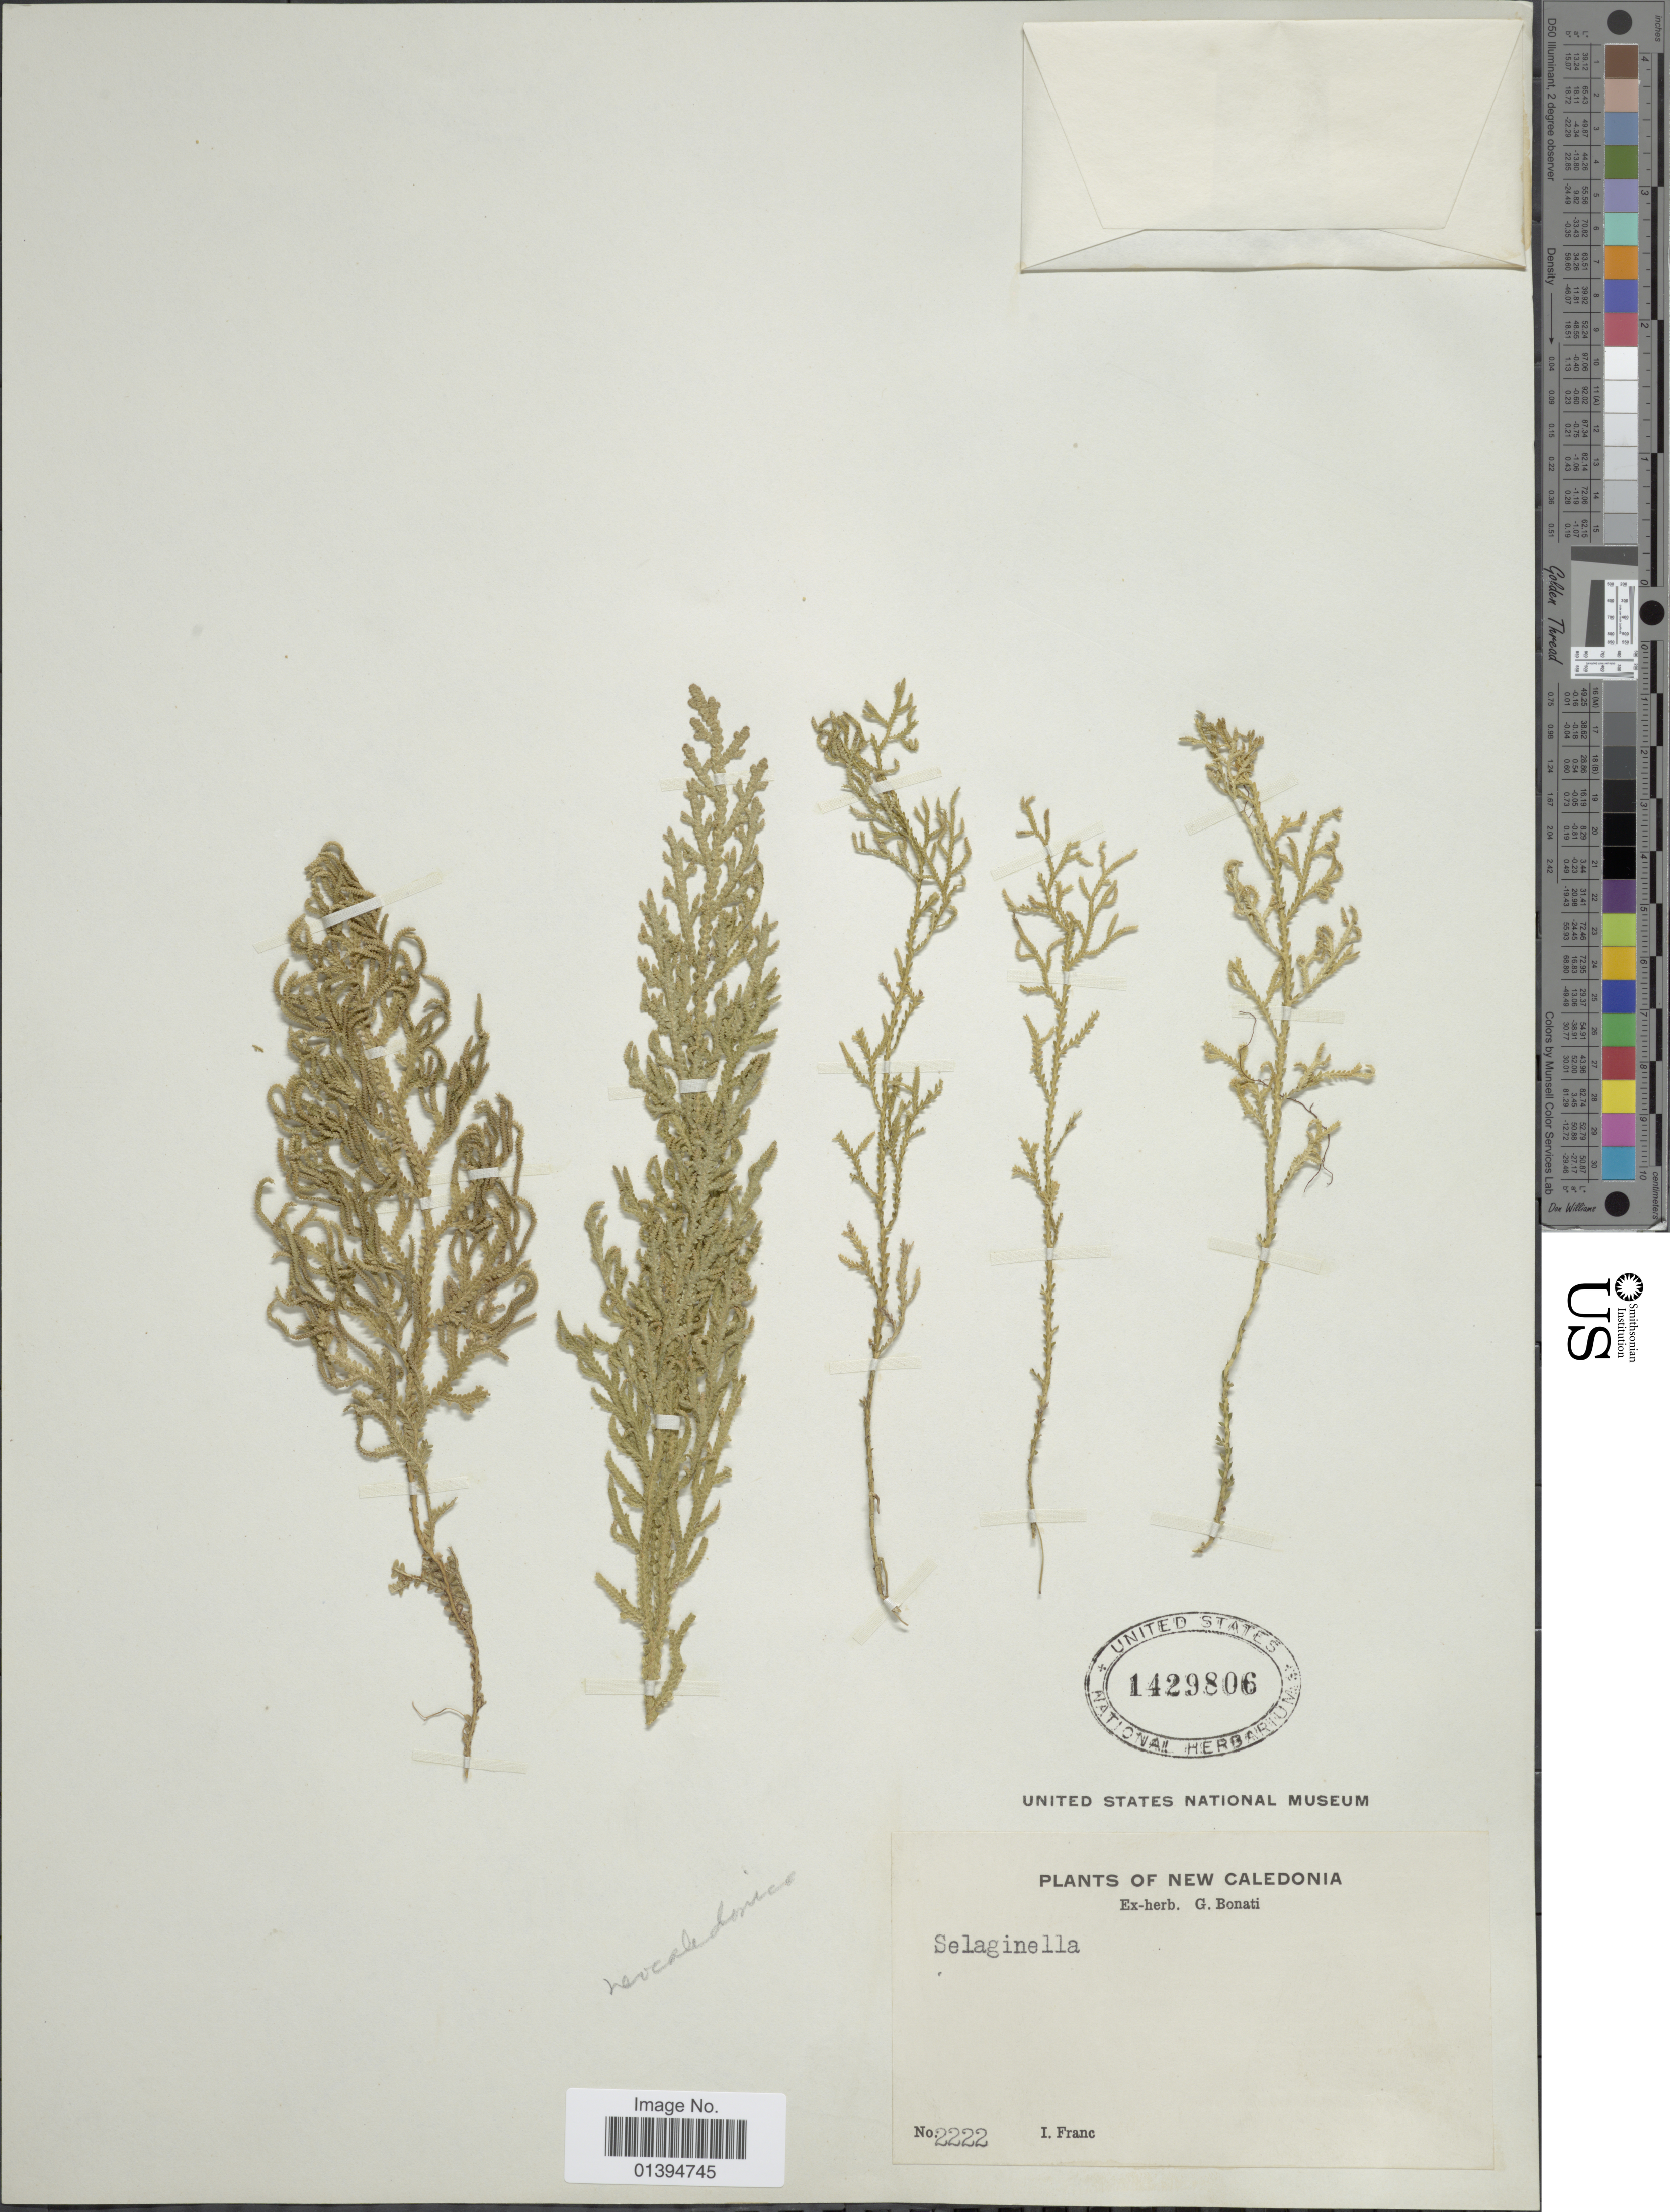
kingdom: Plantae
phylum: Tracheophyta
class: Lycopodiopsida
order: Selaginellales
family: Selaginellaceae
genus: Selaginella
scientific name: Selaginella neocaledonica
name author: Baker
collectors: I. Franc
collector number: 2222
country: New Caledonia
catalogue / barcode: US 1429806